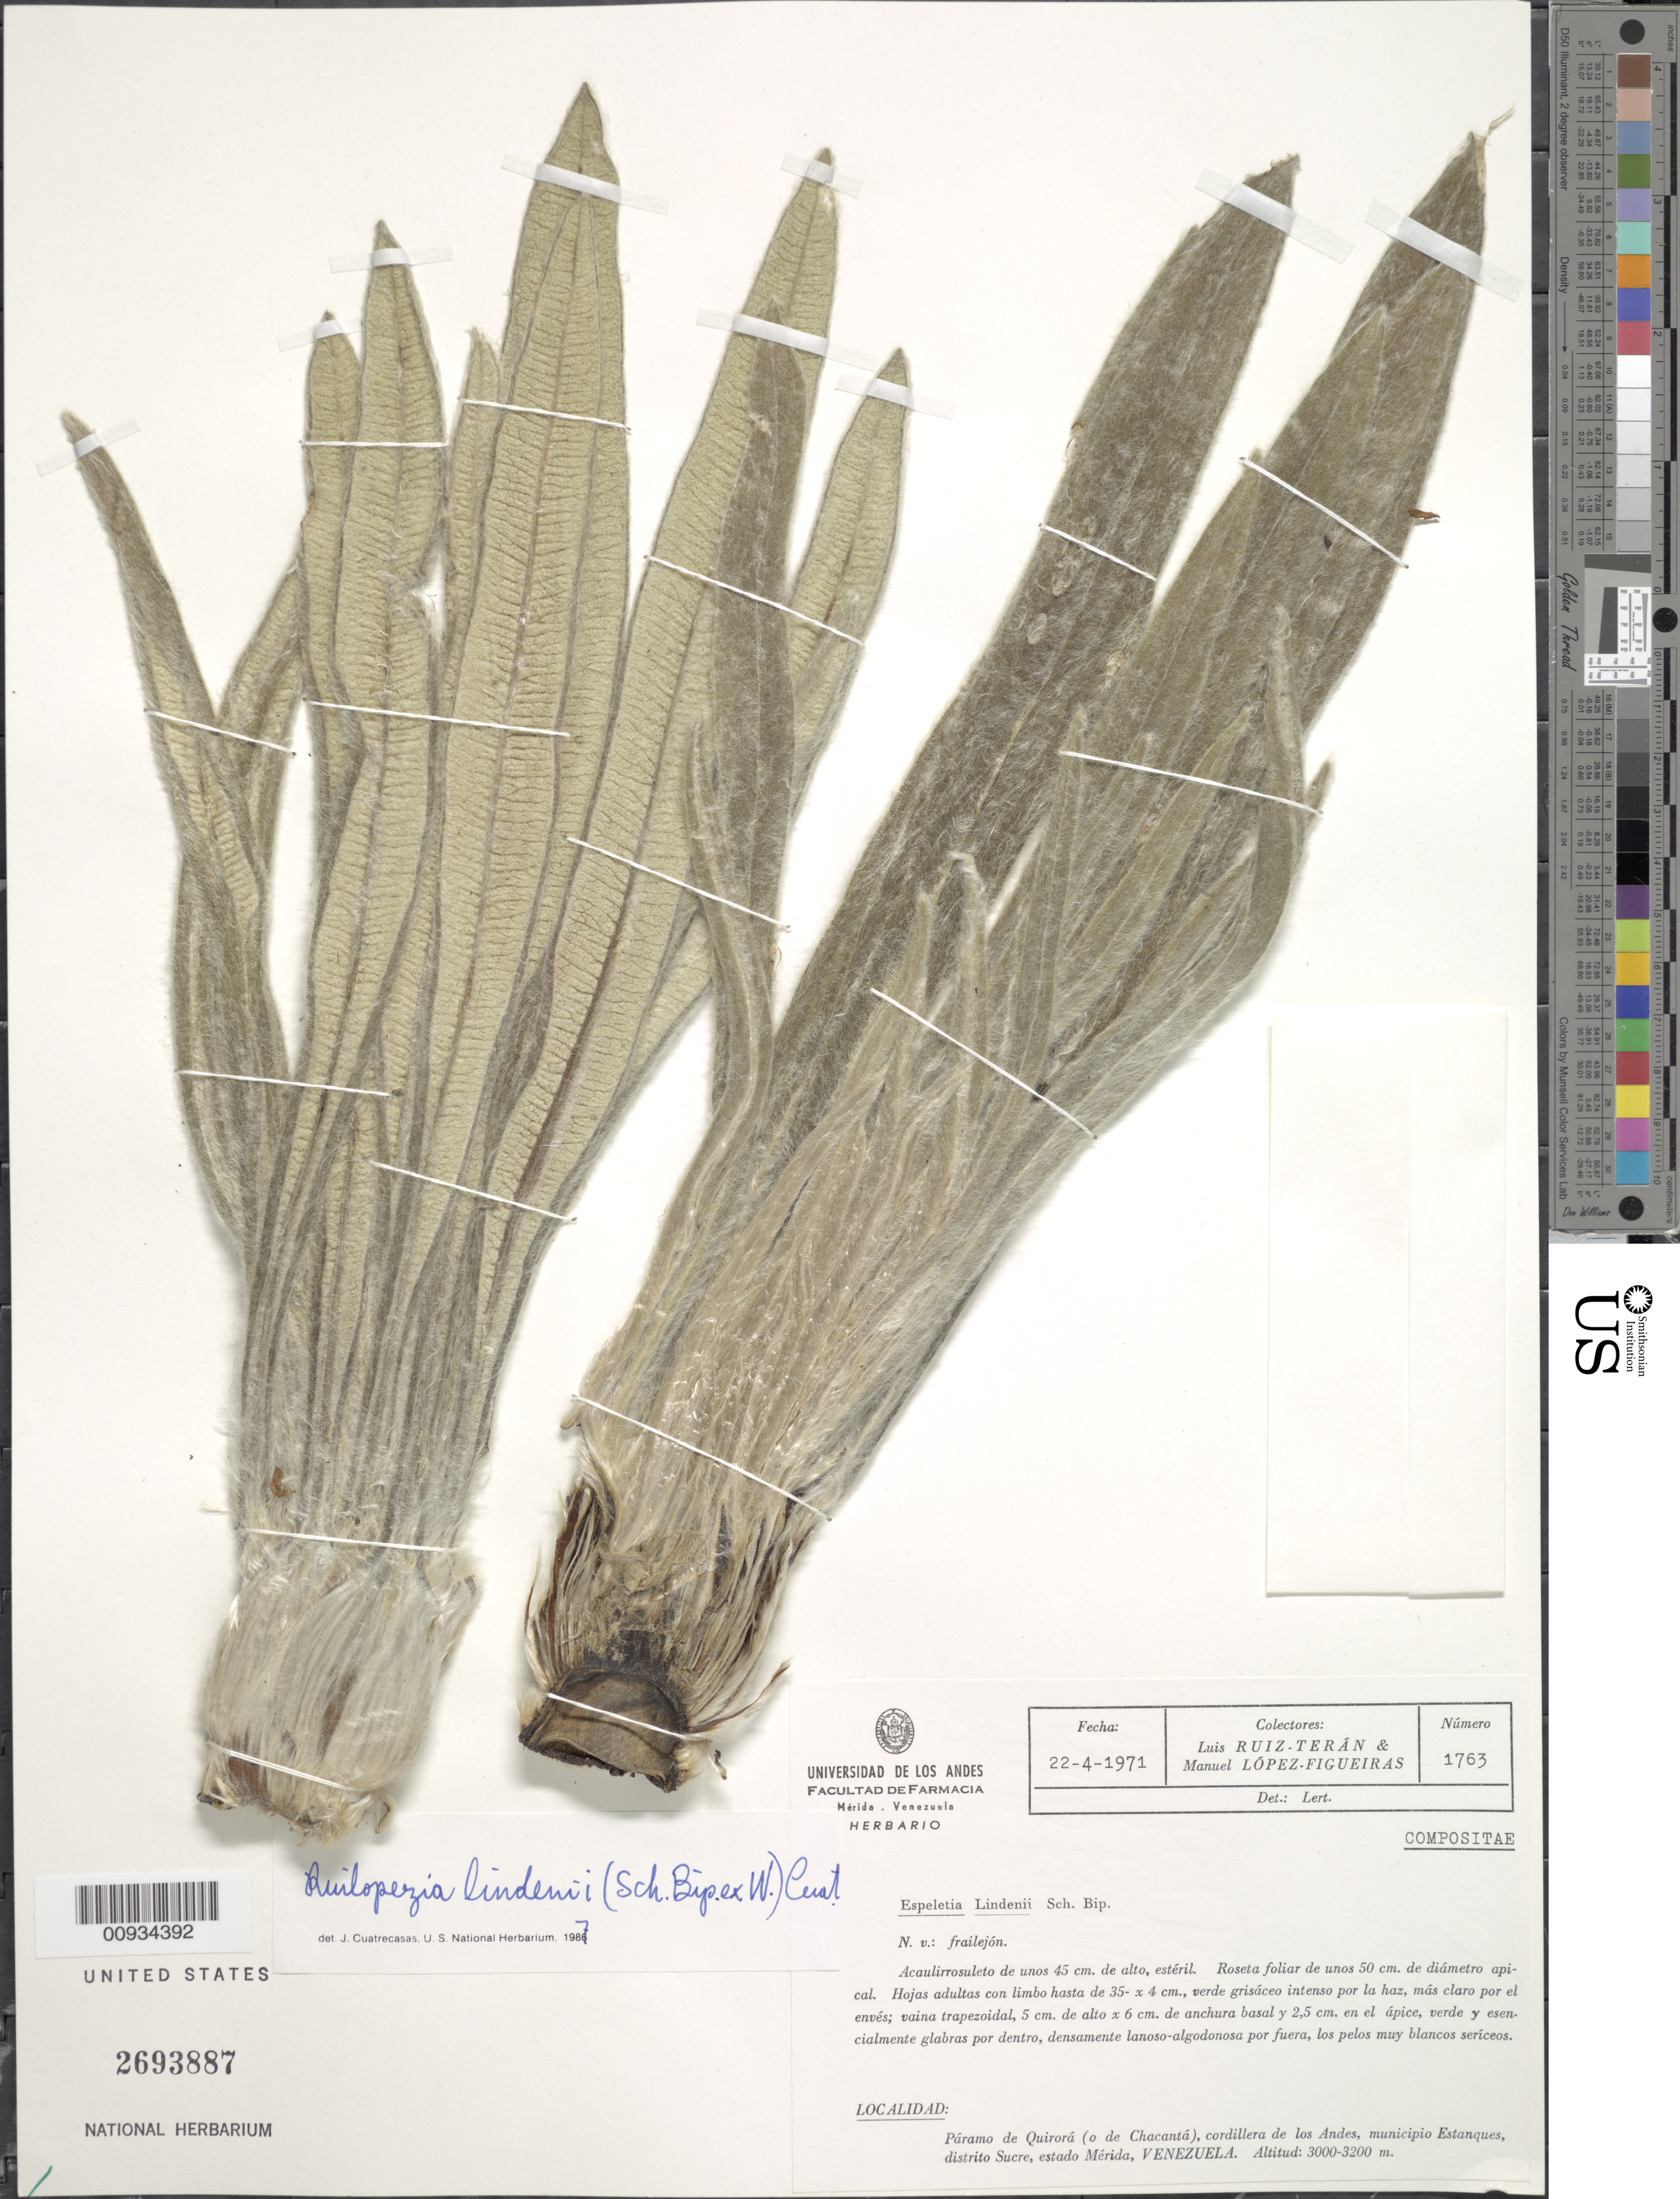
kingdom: Plantae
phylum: Tracheophyta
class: Magnoliopsida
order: Asterales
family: Asteraceae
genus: Ruilopezia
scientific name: Ruilopezia lindenii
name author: (Sch. Bip. ex Wedd.) Cuatrec.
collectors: L. Teran & M. López Figueiras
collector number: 1763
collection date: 1971-04-22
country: Venezuela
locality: Paramo de Quirora (o de Chacanta), Cordillera de Los Andes, Municipio Estanques, Distrito Sucre, Estado Merida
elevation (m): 3000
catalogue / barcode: US 2693887